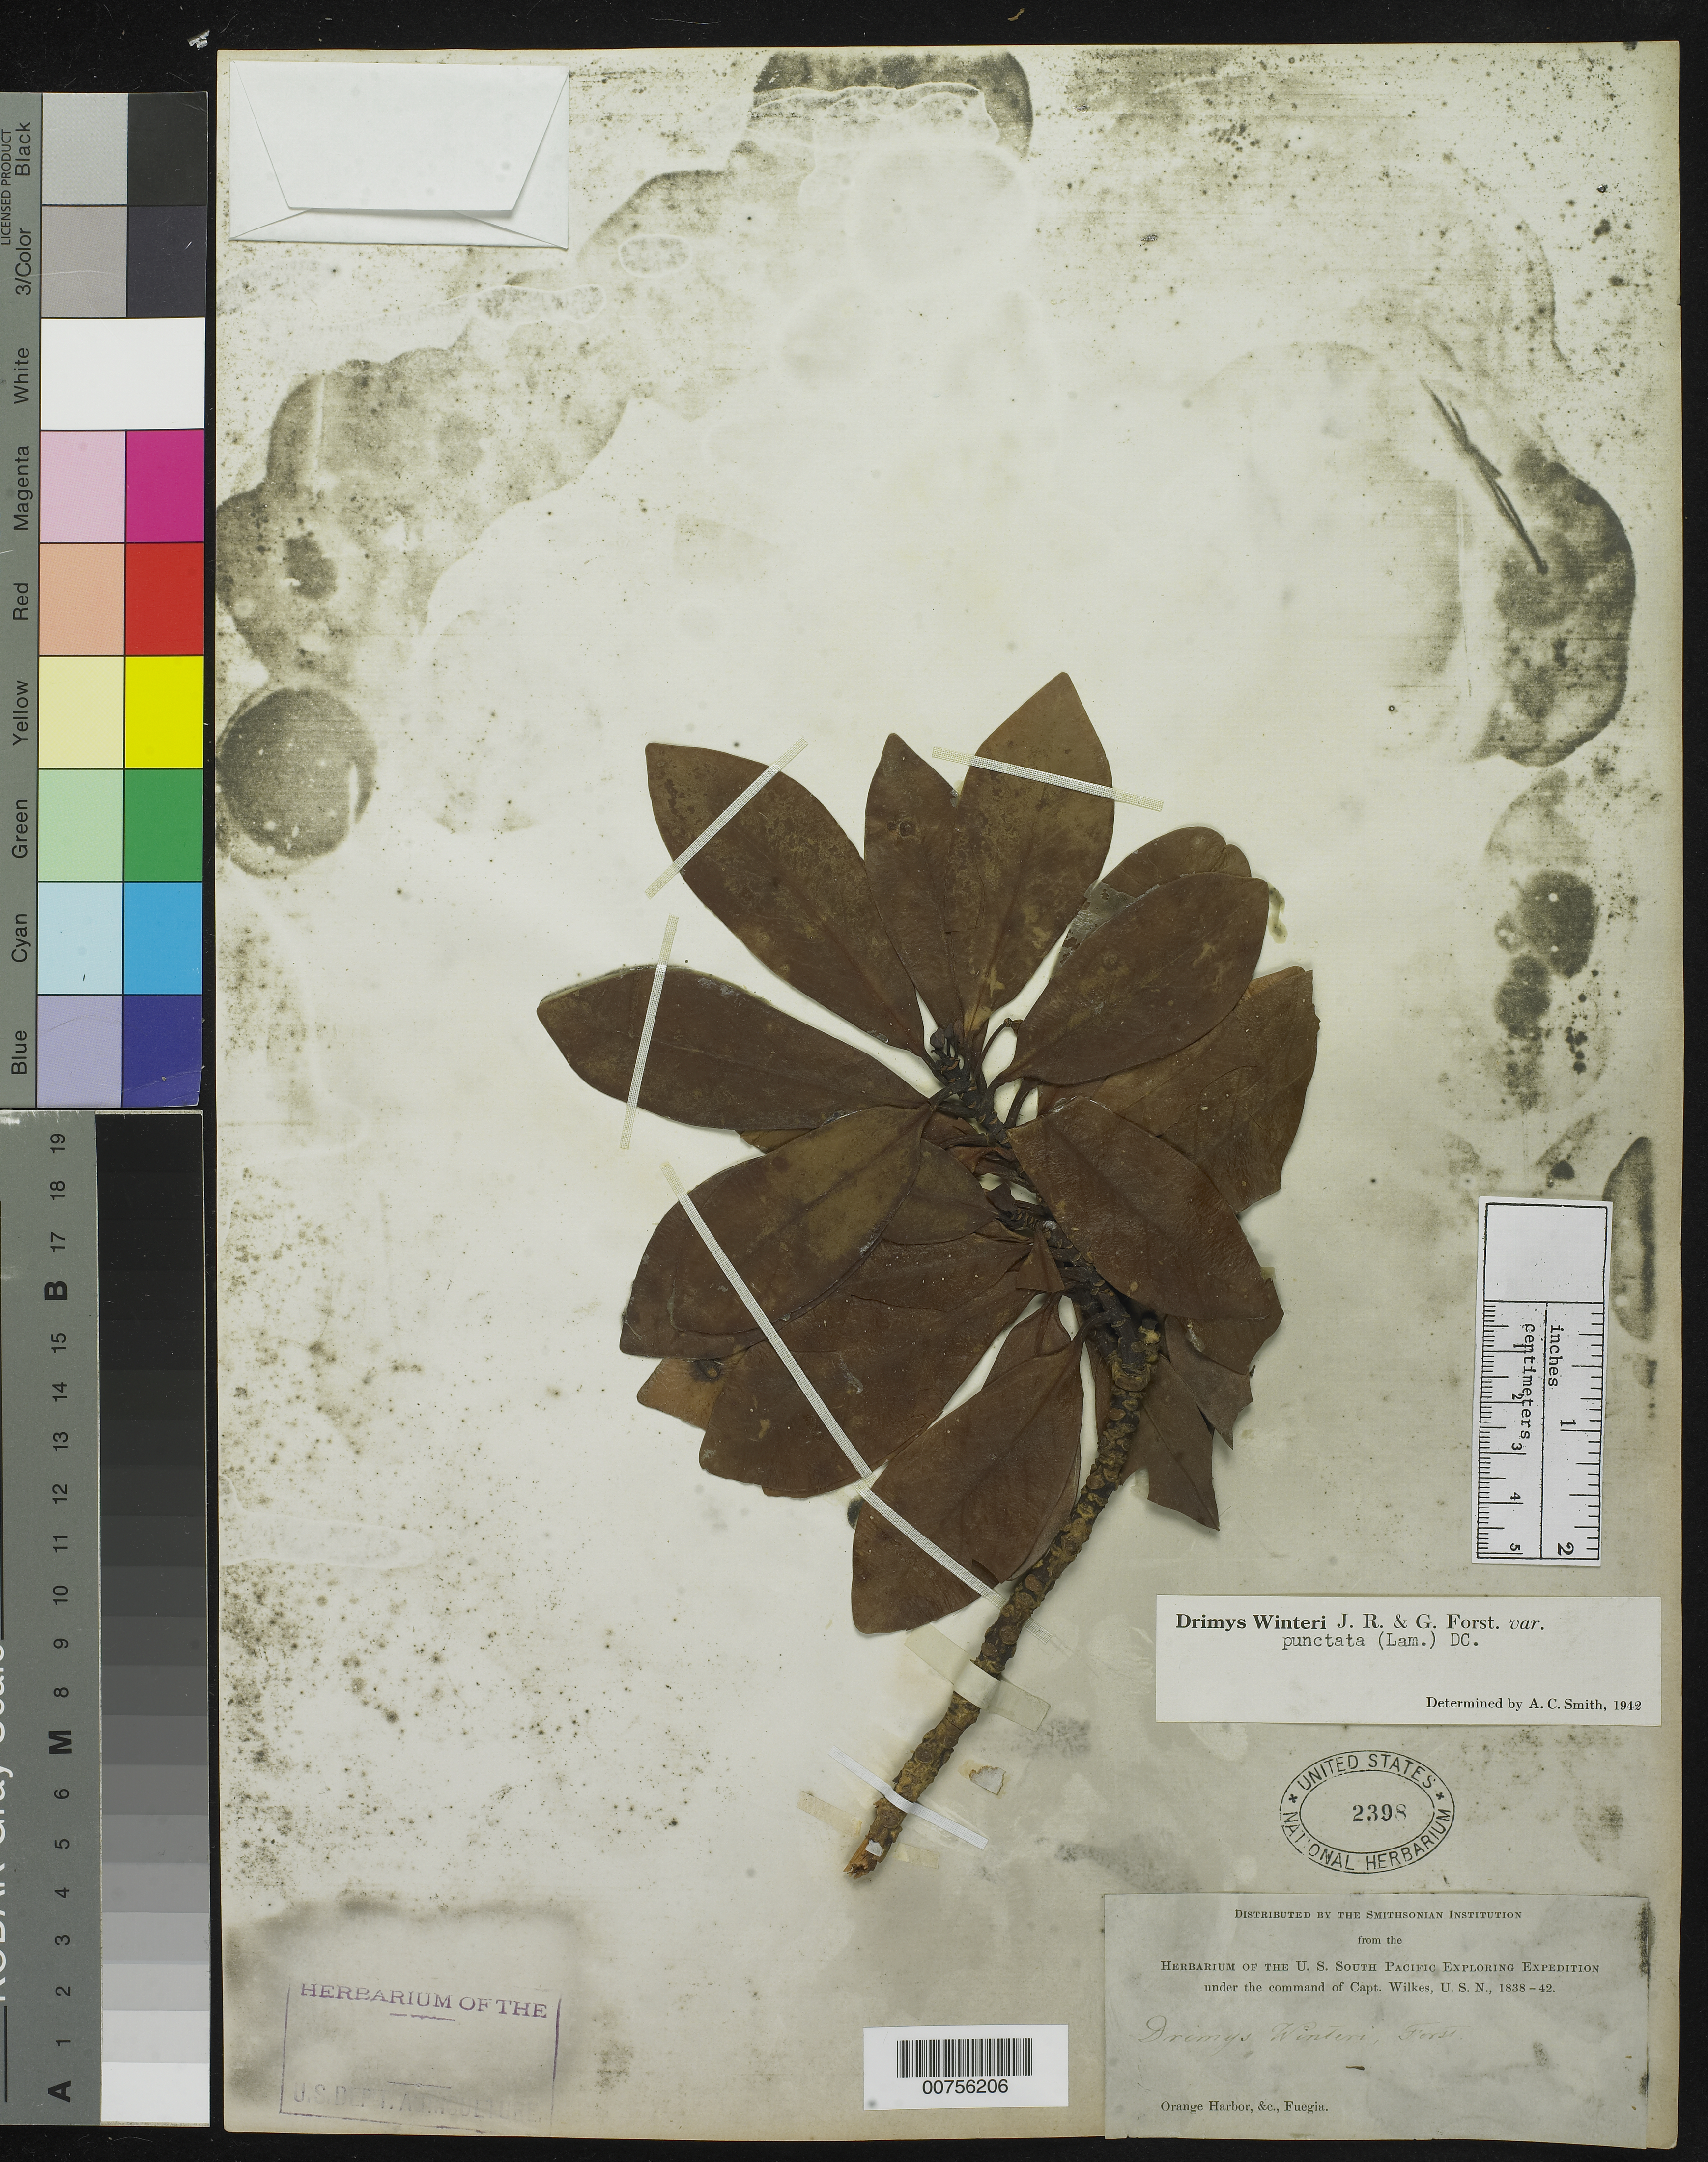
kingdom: Plantae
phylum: Tracheophyta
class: Magnoliopsida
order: Canellales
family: Winteraceae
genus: Drimys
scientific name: Drimys winteri var. punctata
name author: (Lam.) DC.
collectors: Wilkes Explor. Exped.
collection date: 1838/1842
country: Argentina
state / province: Tierra del Fuego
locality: Orange Harbor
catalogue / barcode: US 2398